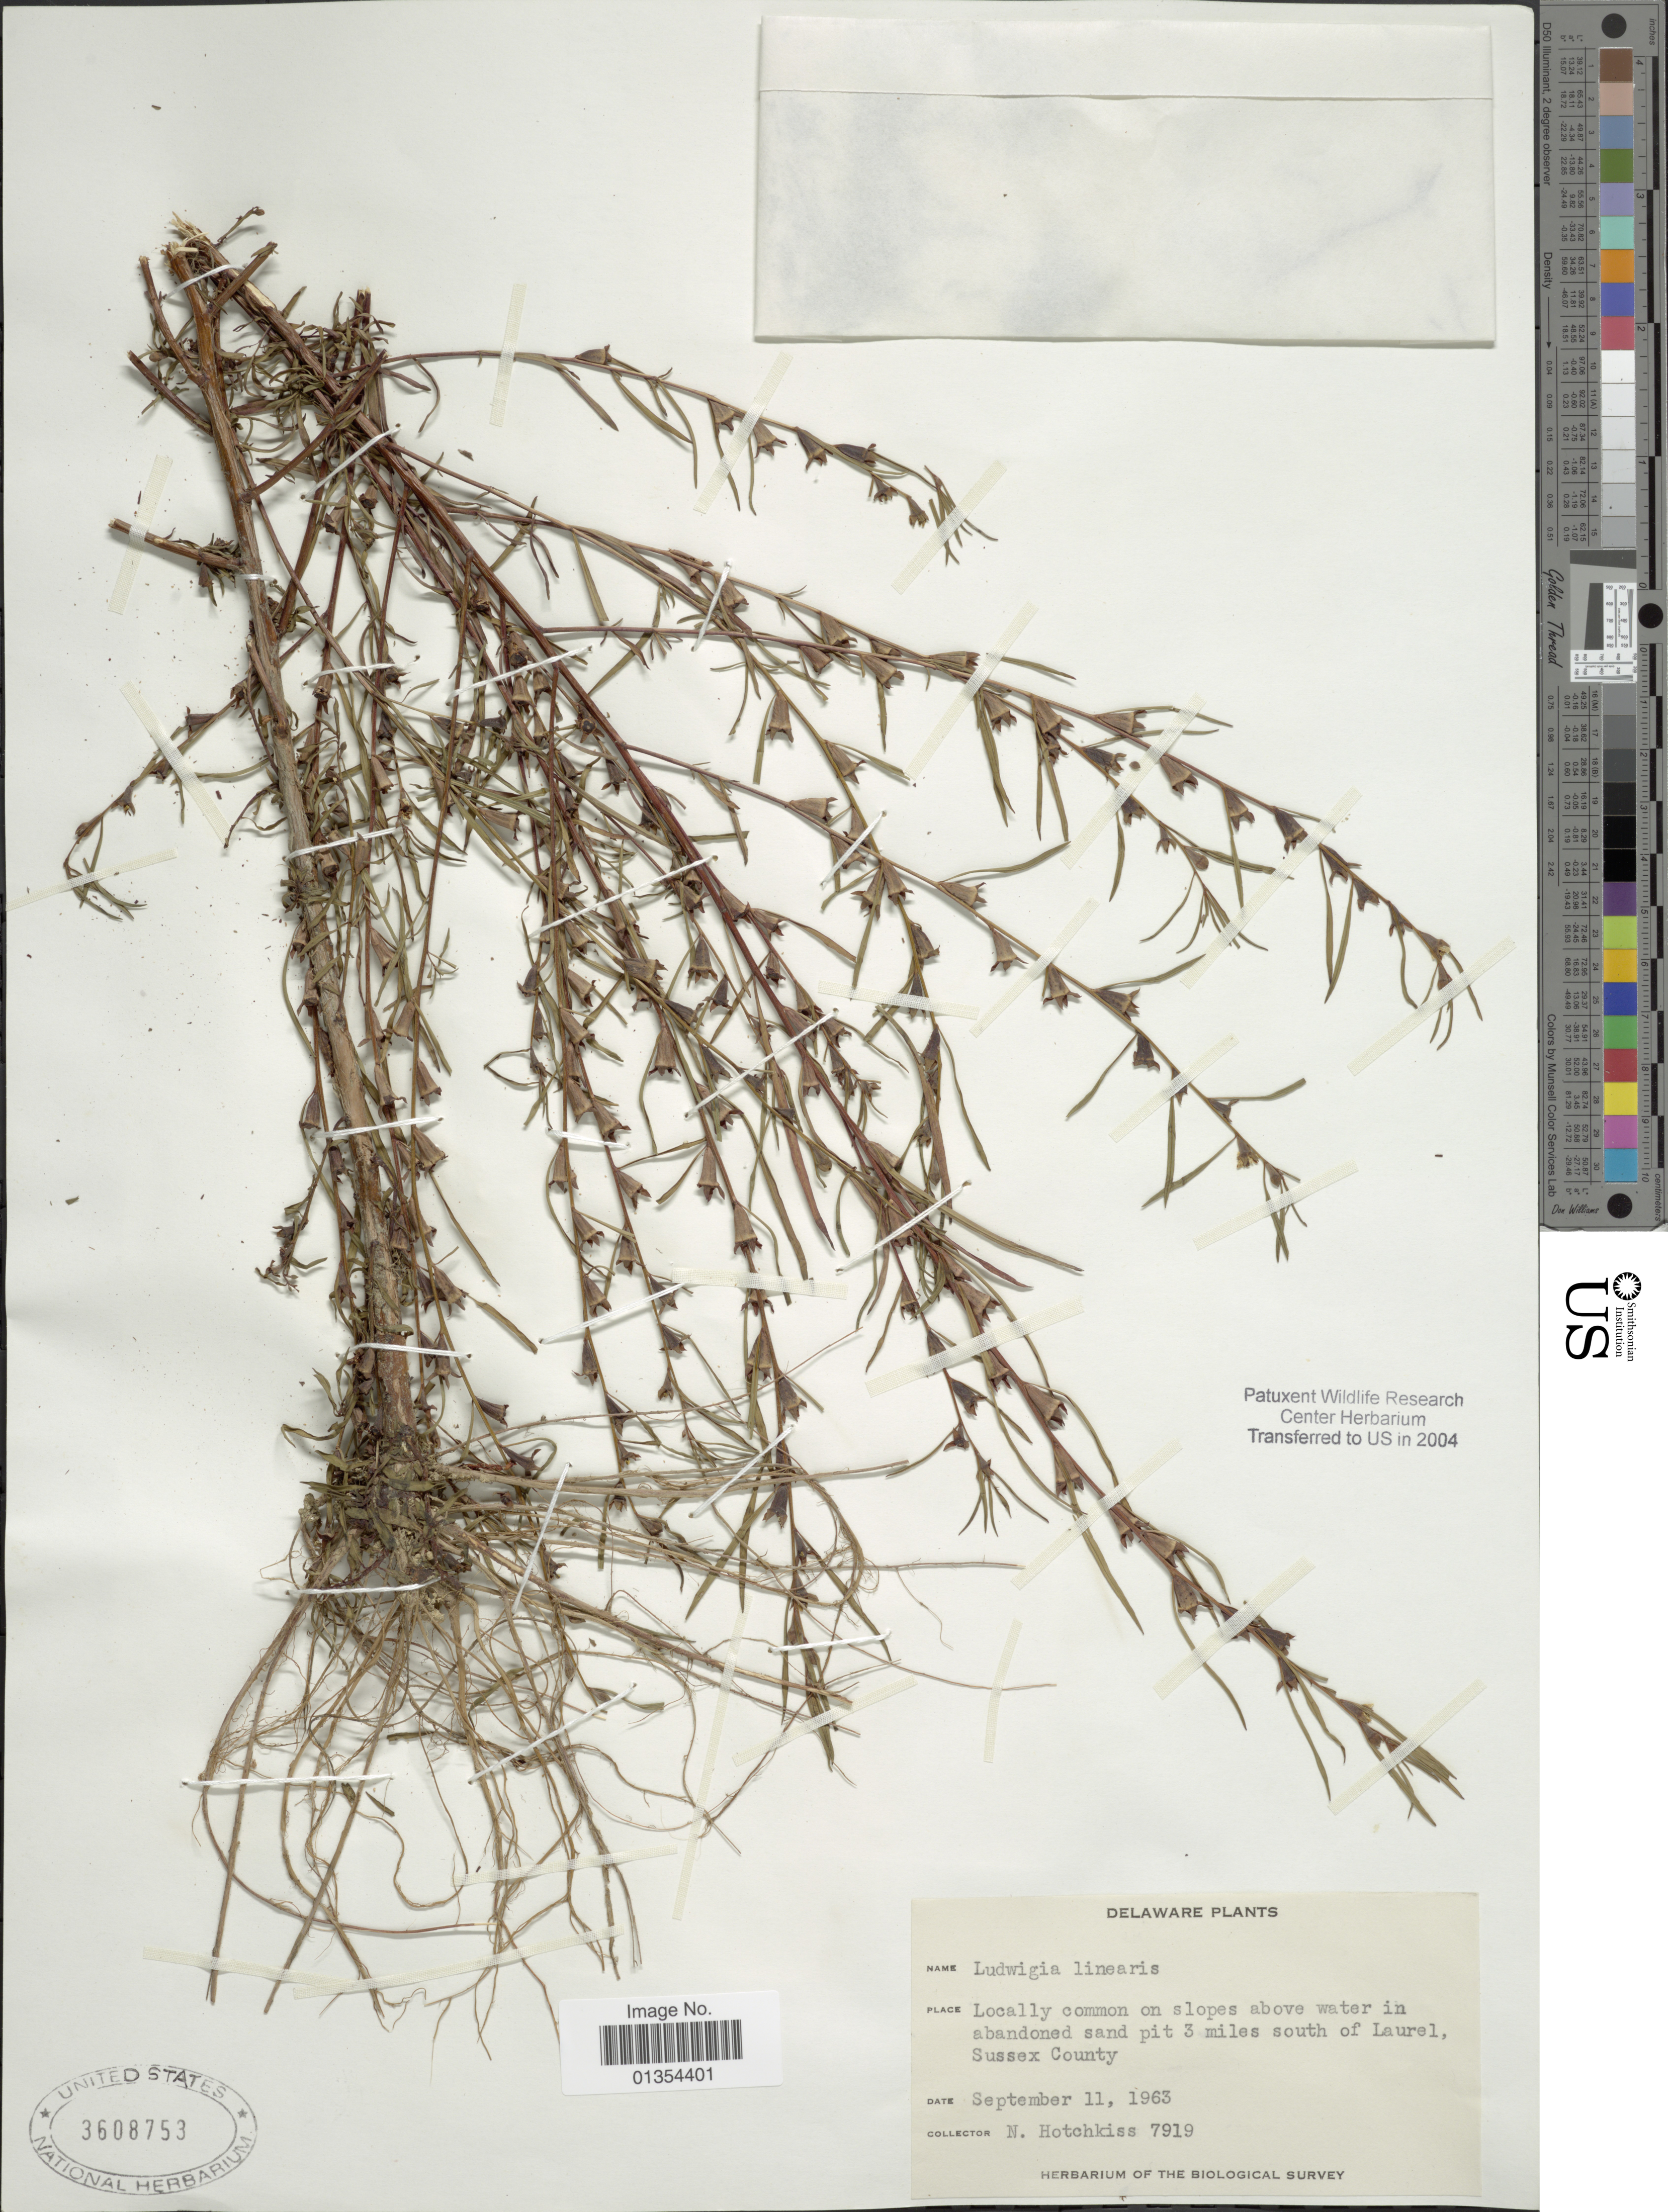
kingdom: Plantae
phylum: Tracheophyta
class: Magnoliopsida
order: Myrtales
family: Onagraceae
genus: Ludwigia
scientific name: Ludwigia linearis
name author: Walter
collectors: N. Hotchkiss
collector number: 7919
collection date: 1963-09-11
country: United States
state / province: Delaware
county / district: Sussex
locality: Abandoned sand pit 3 miles south of Laurel, Sussex County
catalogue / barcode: US 3608753